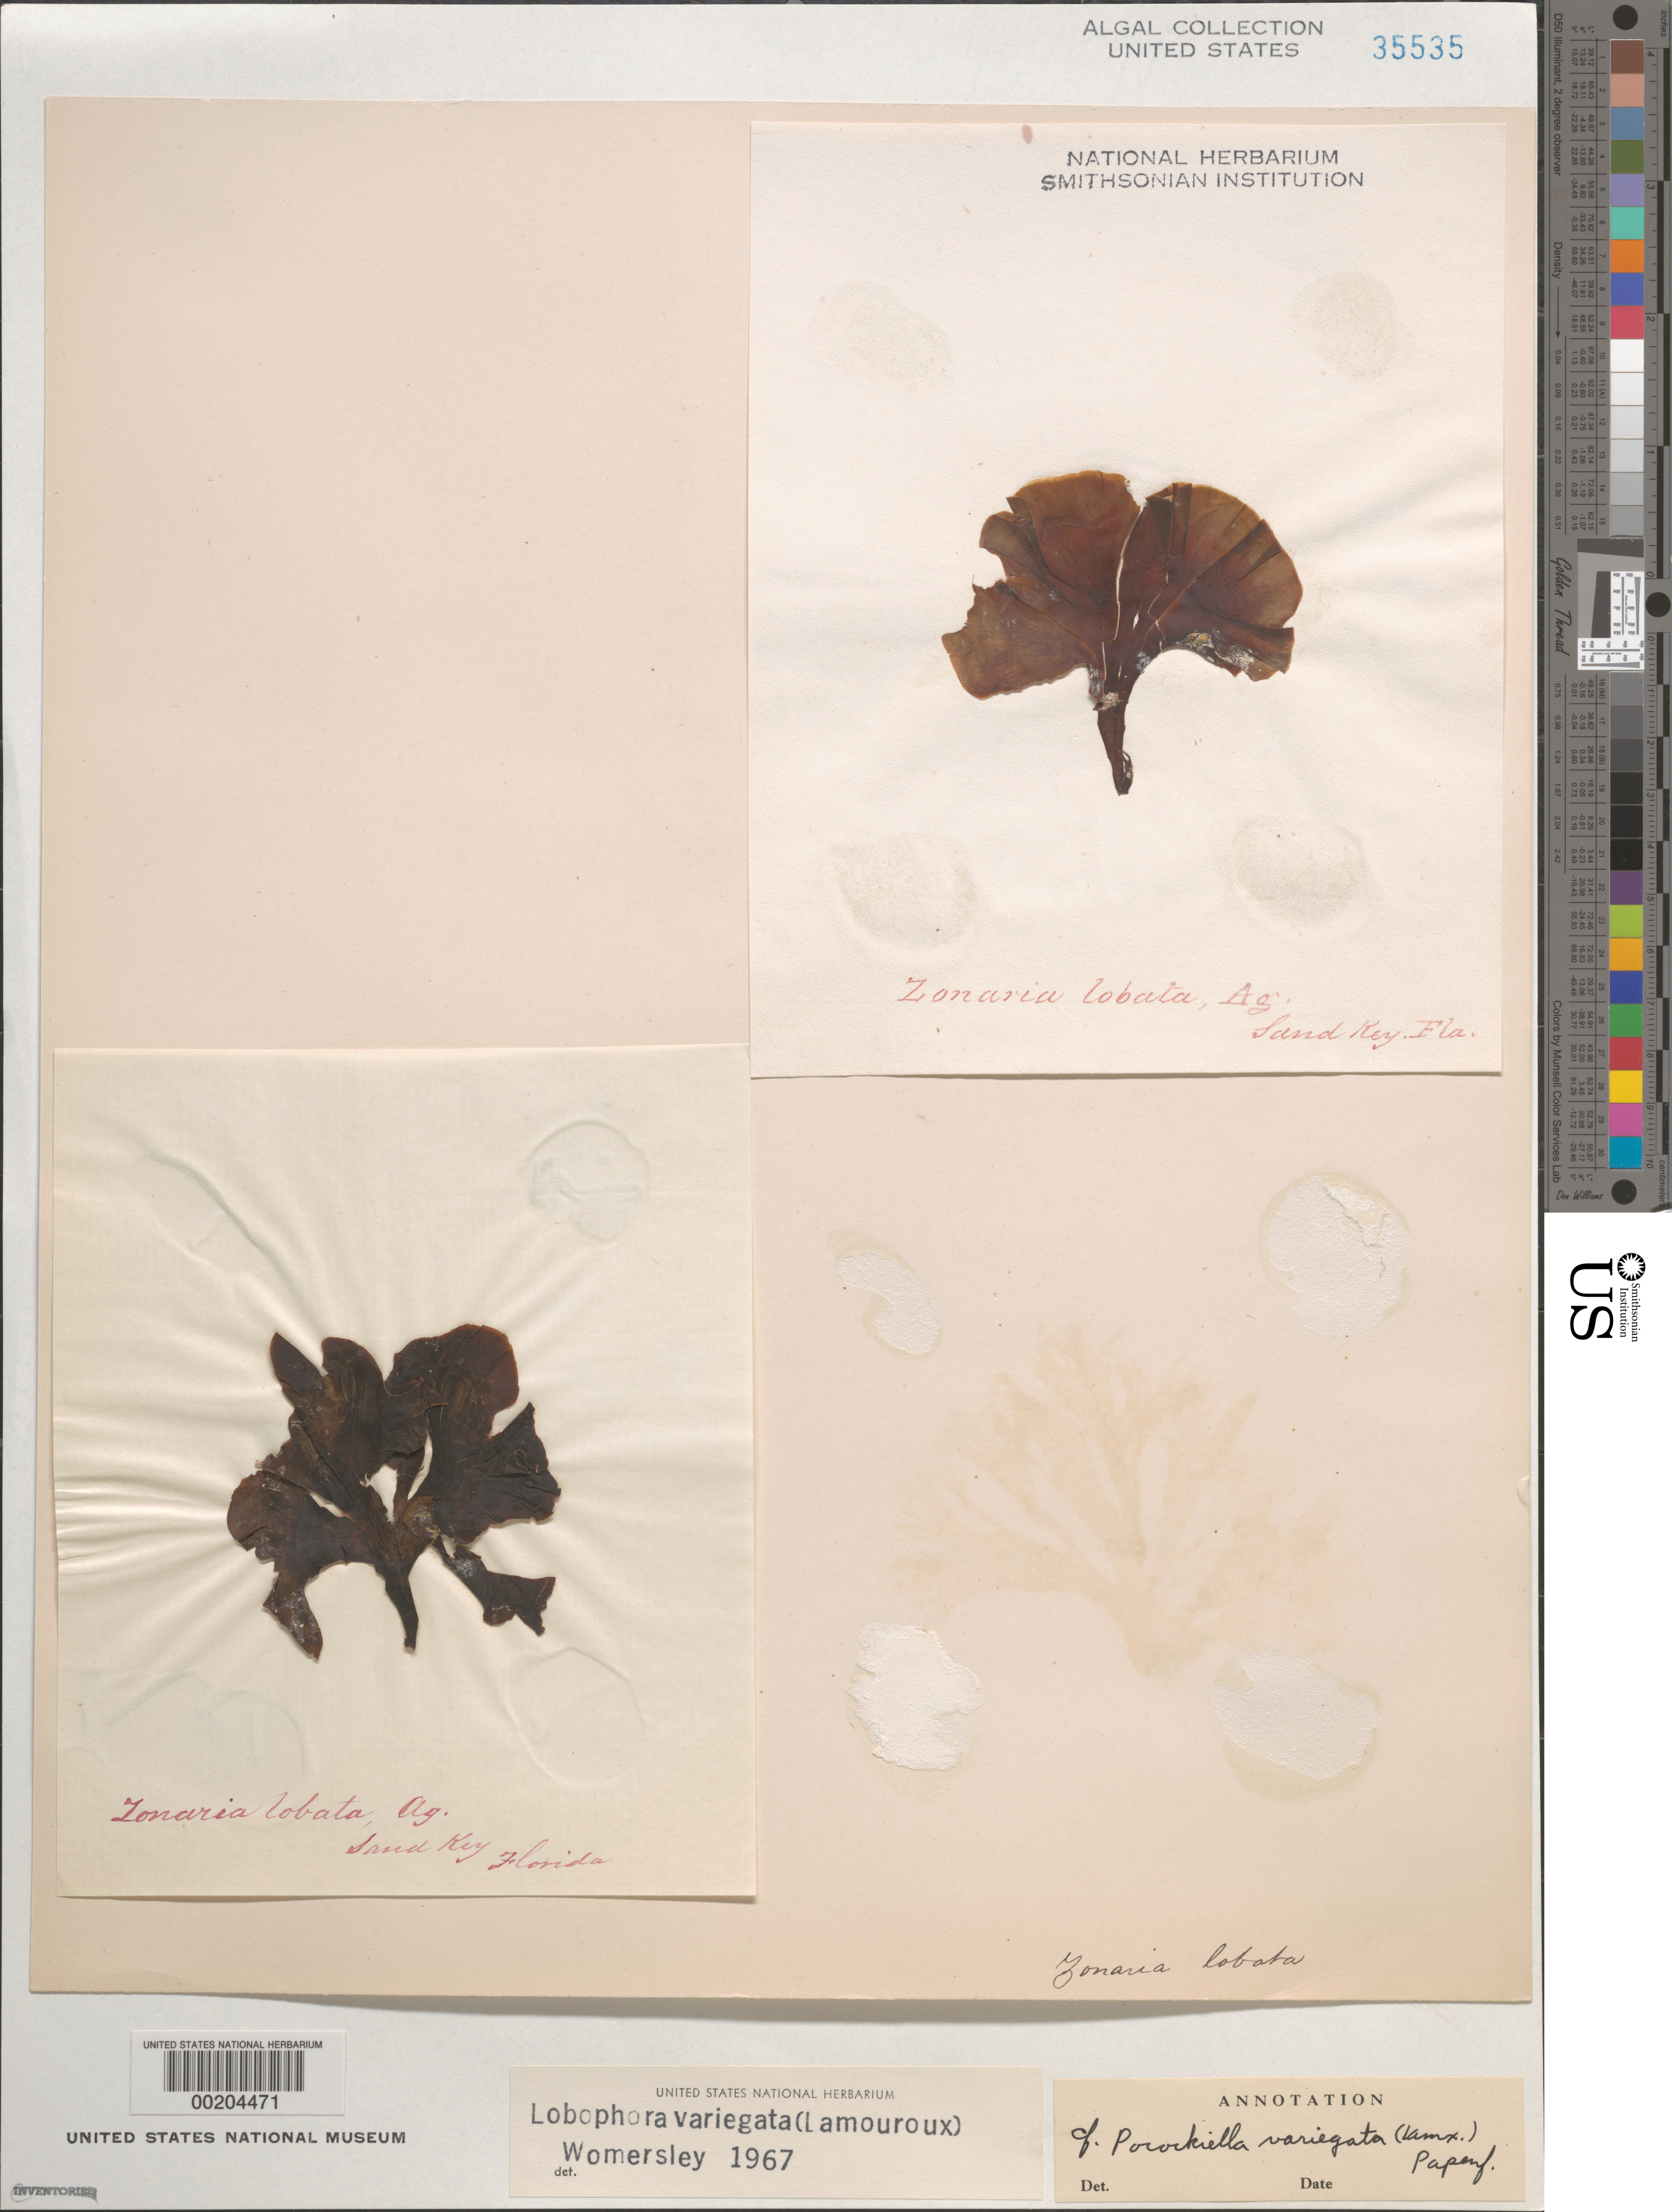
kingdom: Chromista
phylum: Ochrophyta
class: Phaeophyceae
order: Dictyotales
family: Dictyotaceae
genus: Lobophora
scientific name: Lobophora variegata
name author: (J.V.Lamouroux) Womersley & E.C. Oliveira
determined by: Womersley, H. B. S.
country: United States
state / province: Florida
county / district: Monroe County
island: Sand Key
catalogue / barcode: US 35535